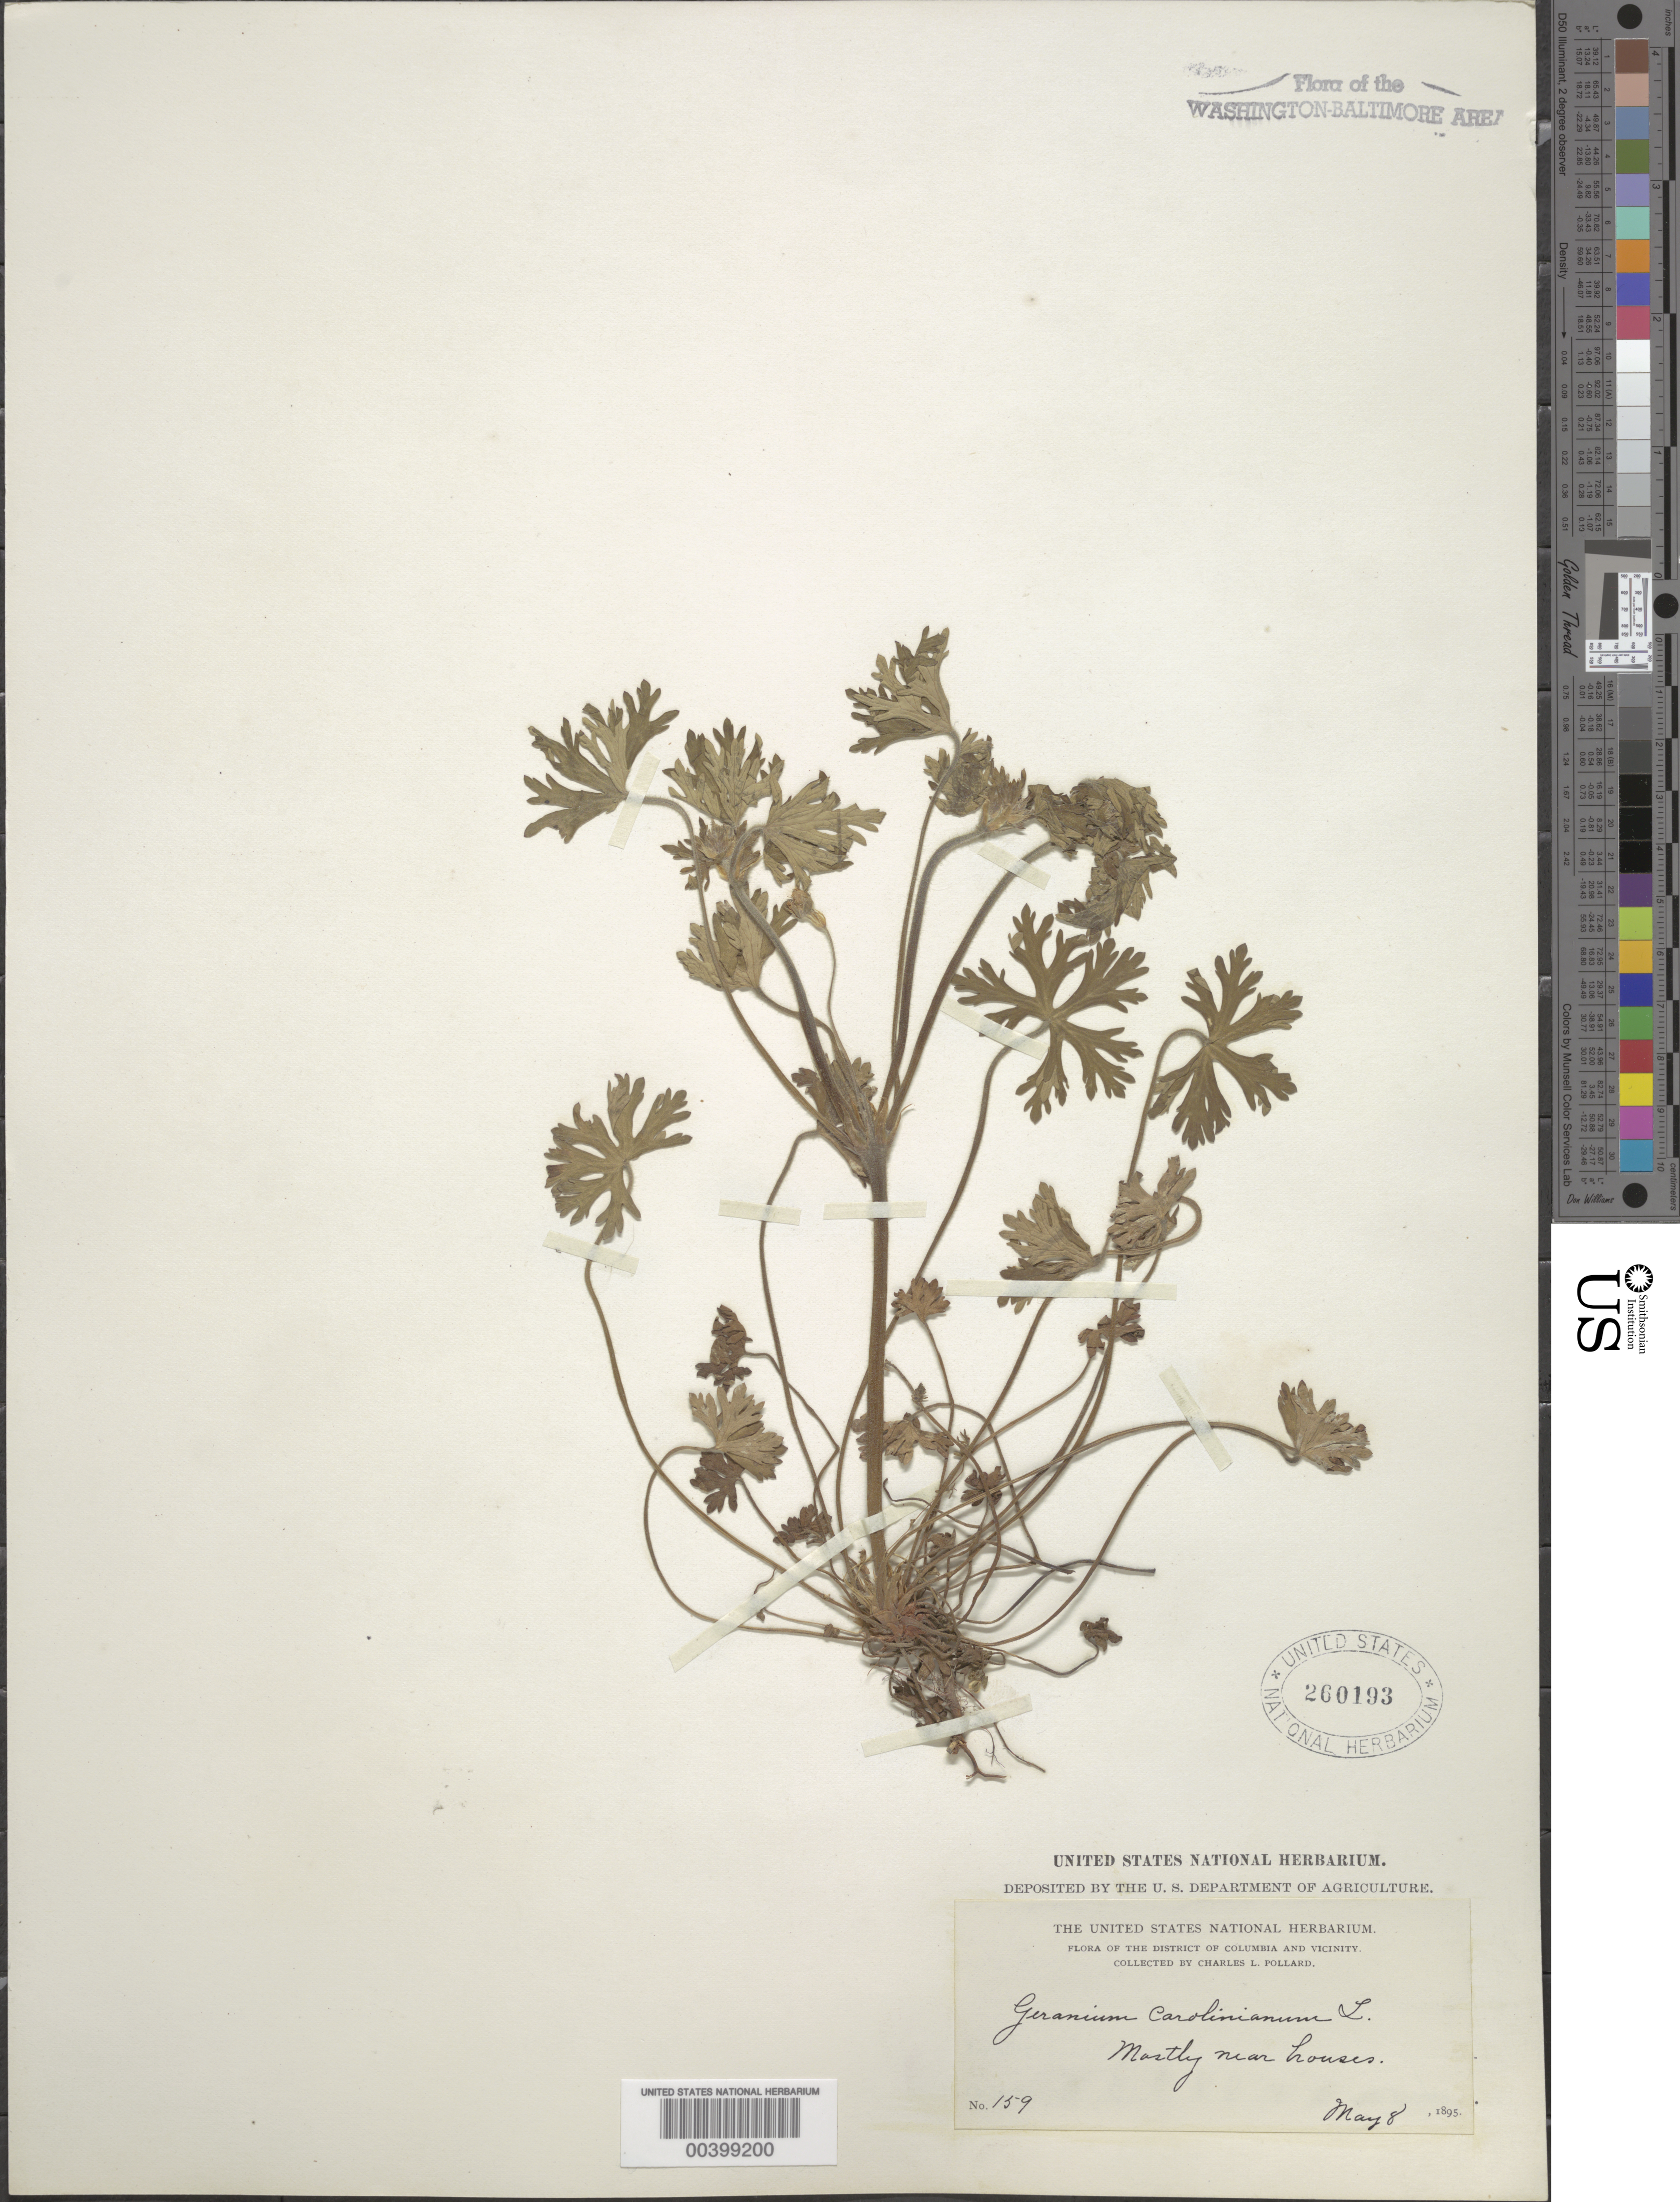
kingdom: Plantae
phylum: Tracheophyta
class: Magnoliopsida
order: Geraniales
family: Geraniaceae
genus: Geranium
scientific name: Geranium carolinianum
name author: L.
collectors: C. L. Pollard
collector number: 159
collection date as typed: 08 May 1895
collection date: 1895-05-08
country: United States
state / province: District of Columbia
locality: Near Houses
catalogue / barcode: US 260193